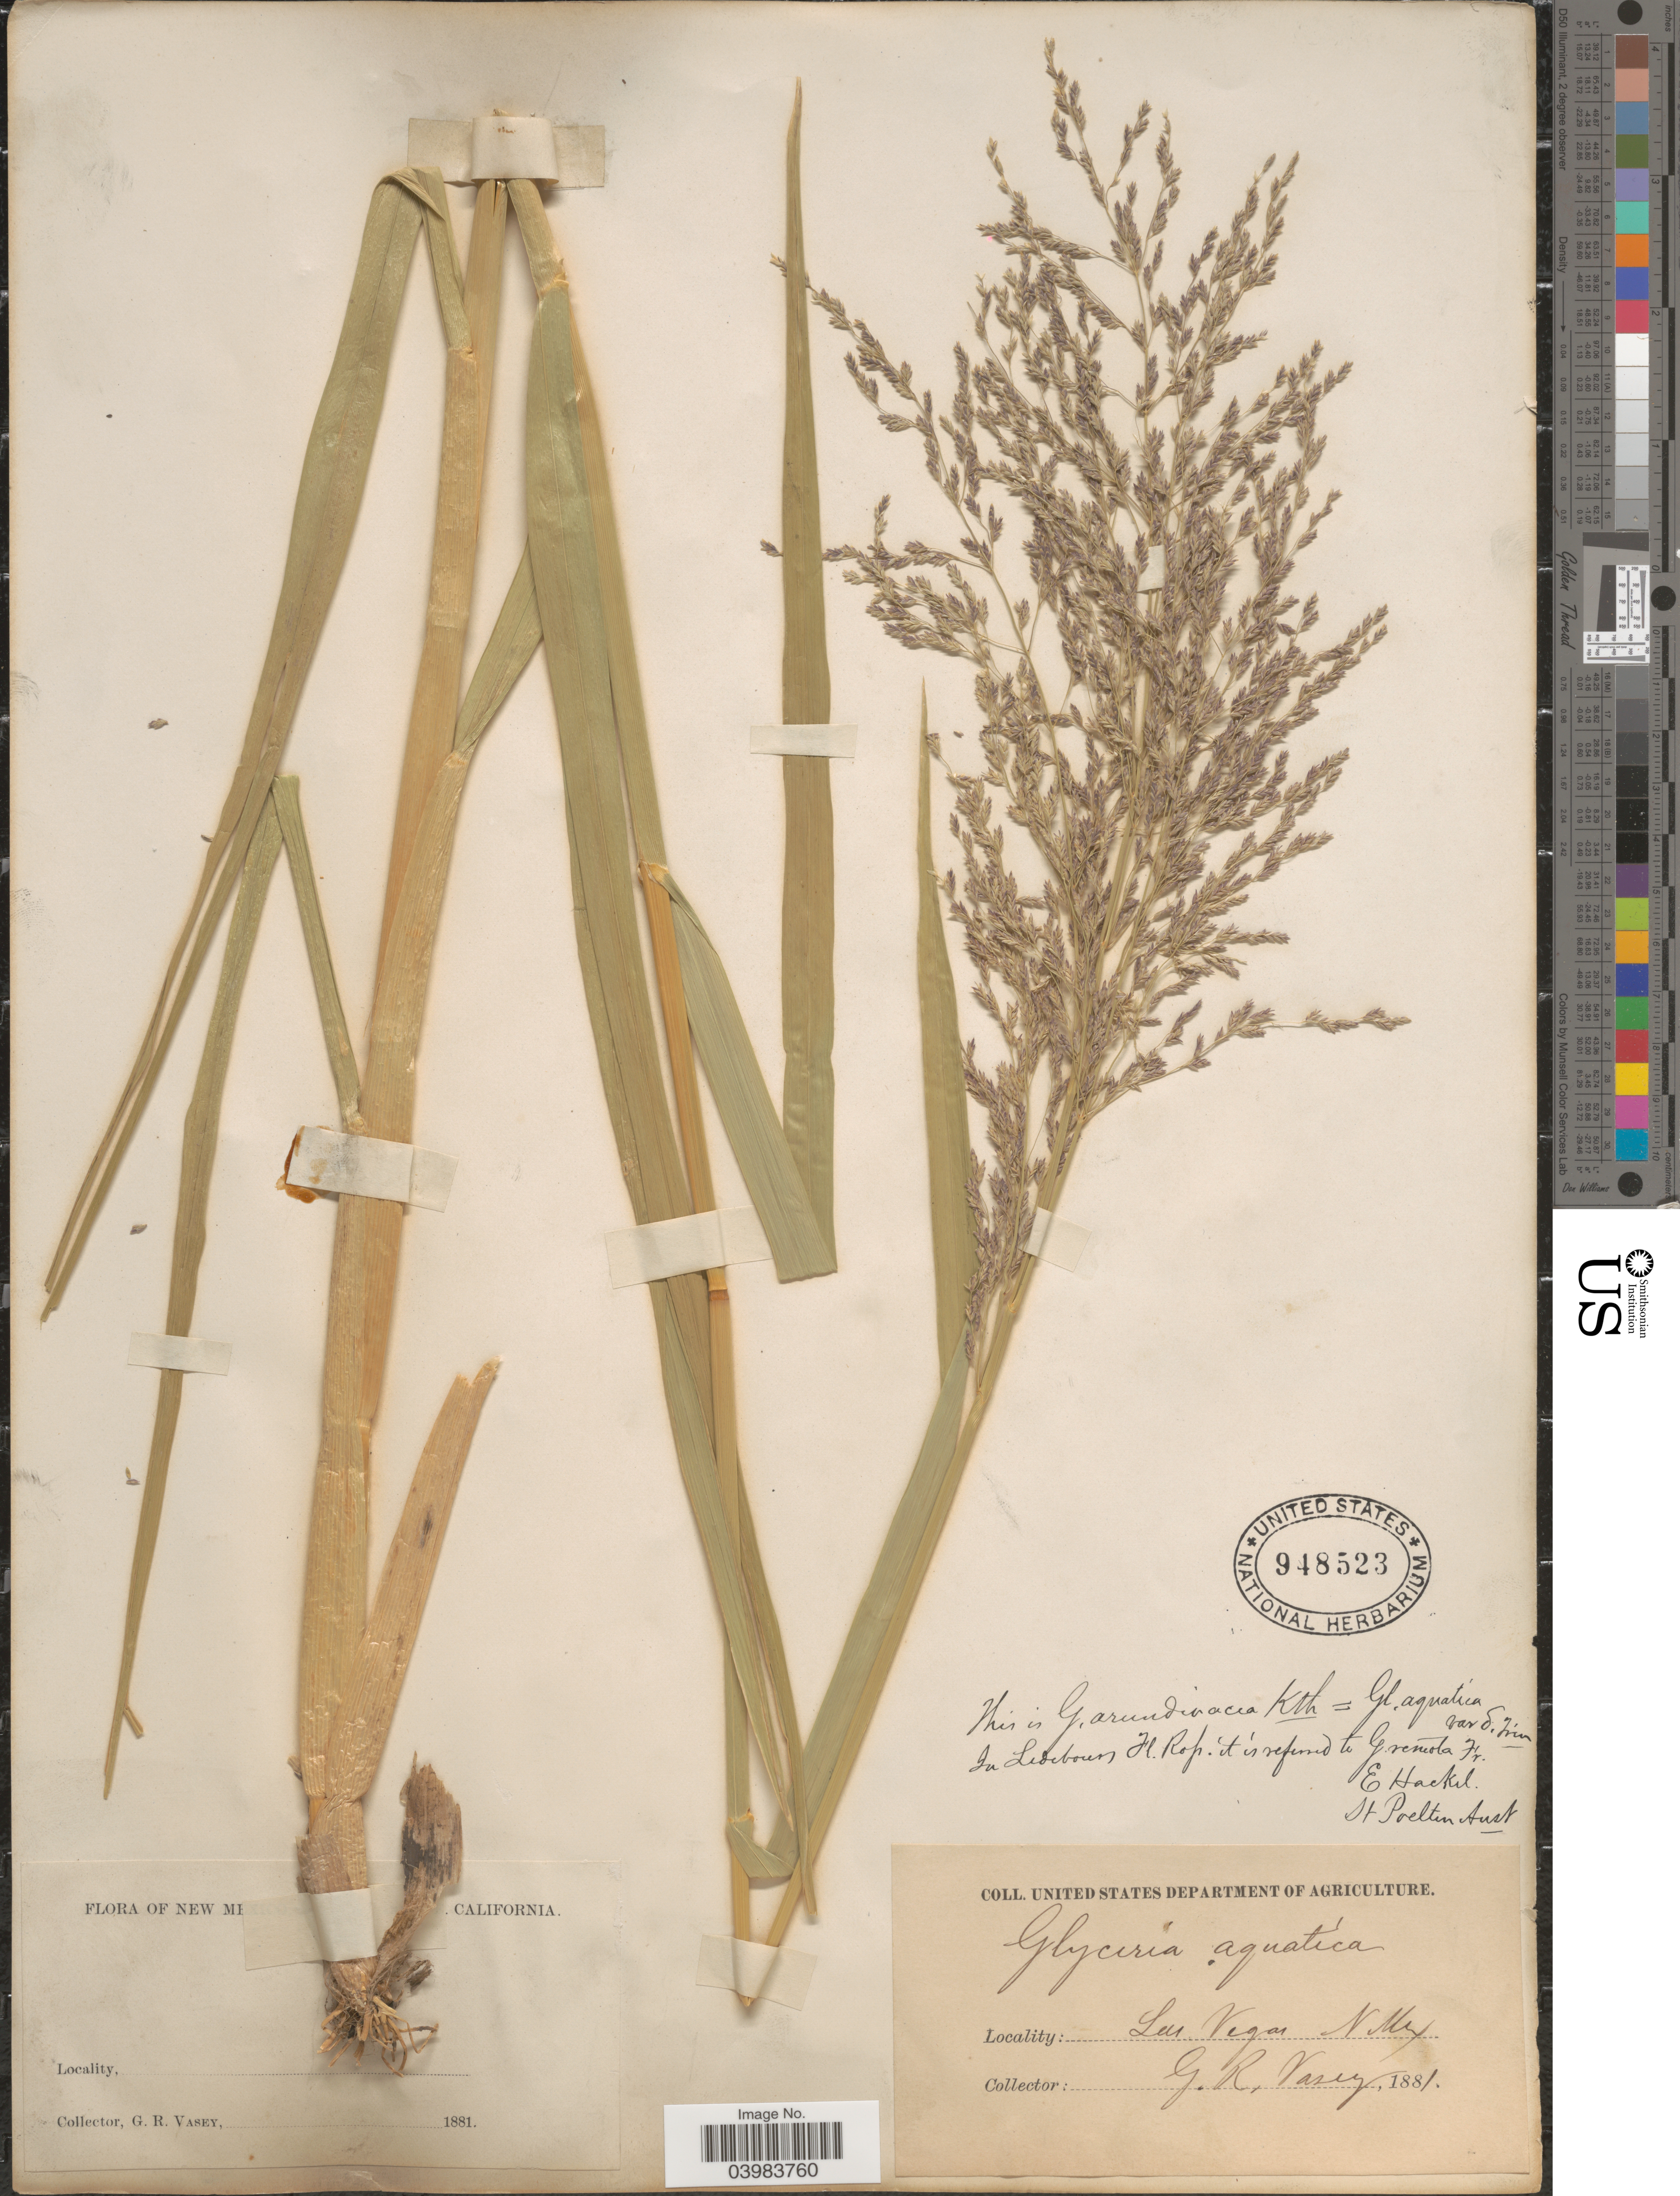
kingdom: Plantae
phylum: Tracheophyta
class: Liliopsida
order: Poales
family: Poaceae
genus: Glyceria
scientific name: Glyceria grandis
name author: S. Watson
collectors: G. R. Vasey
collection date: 1881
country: United States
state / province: New Mexico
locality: Las Vegas.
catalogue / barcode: US 948523